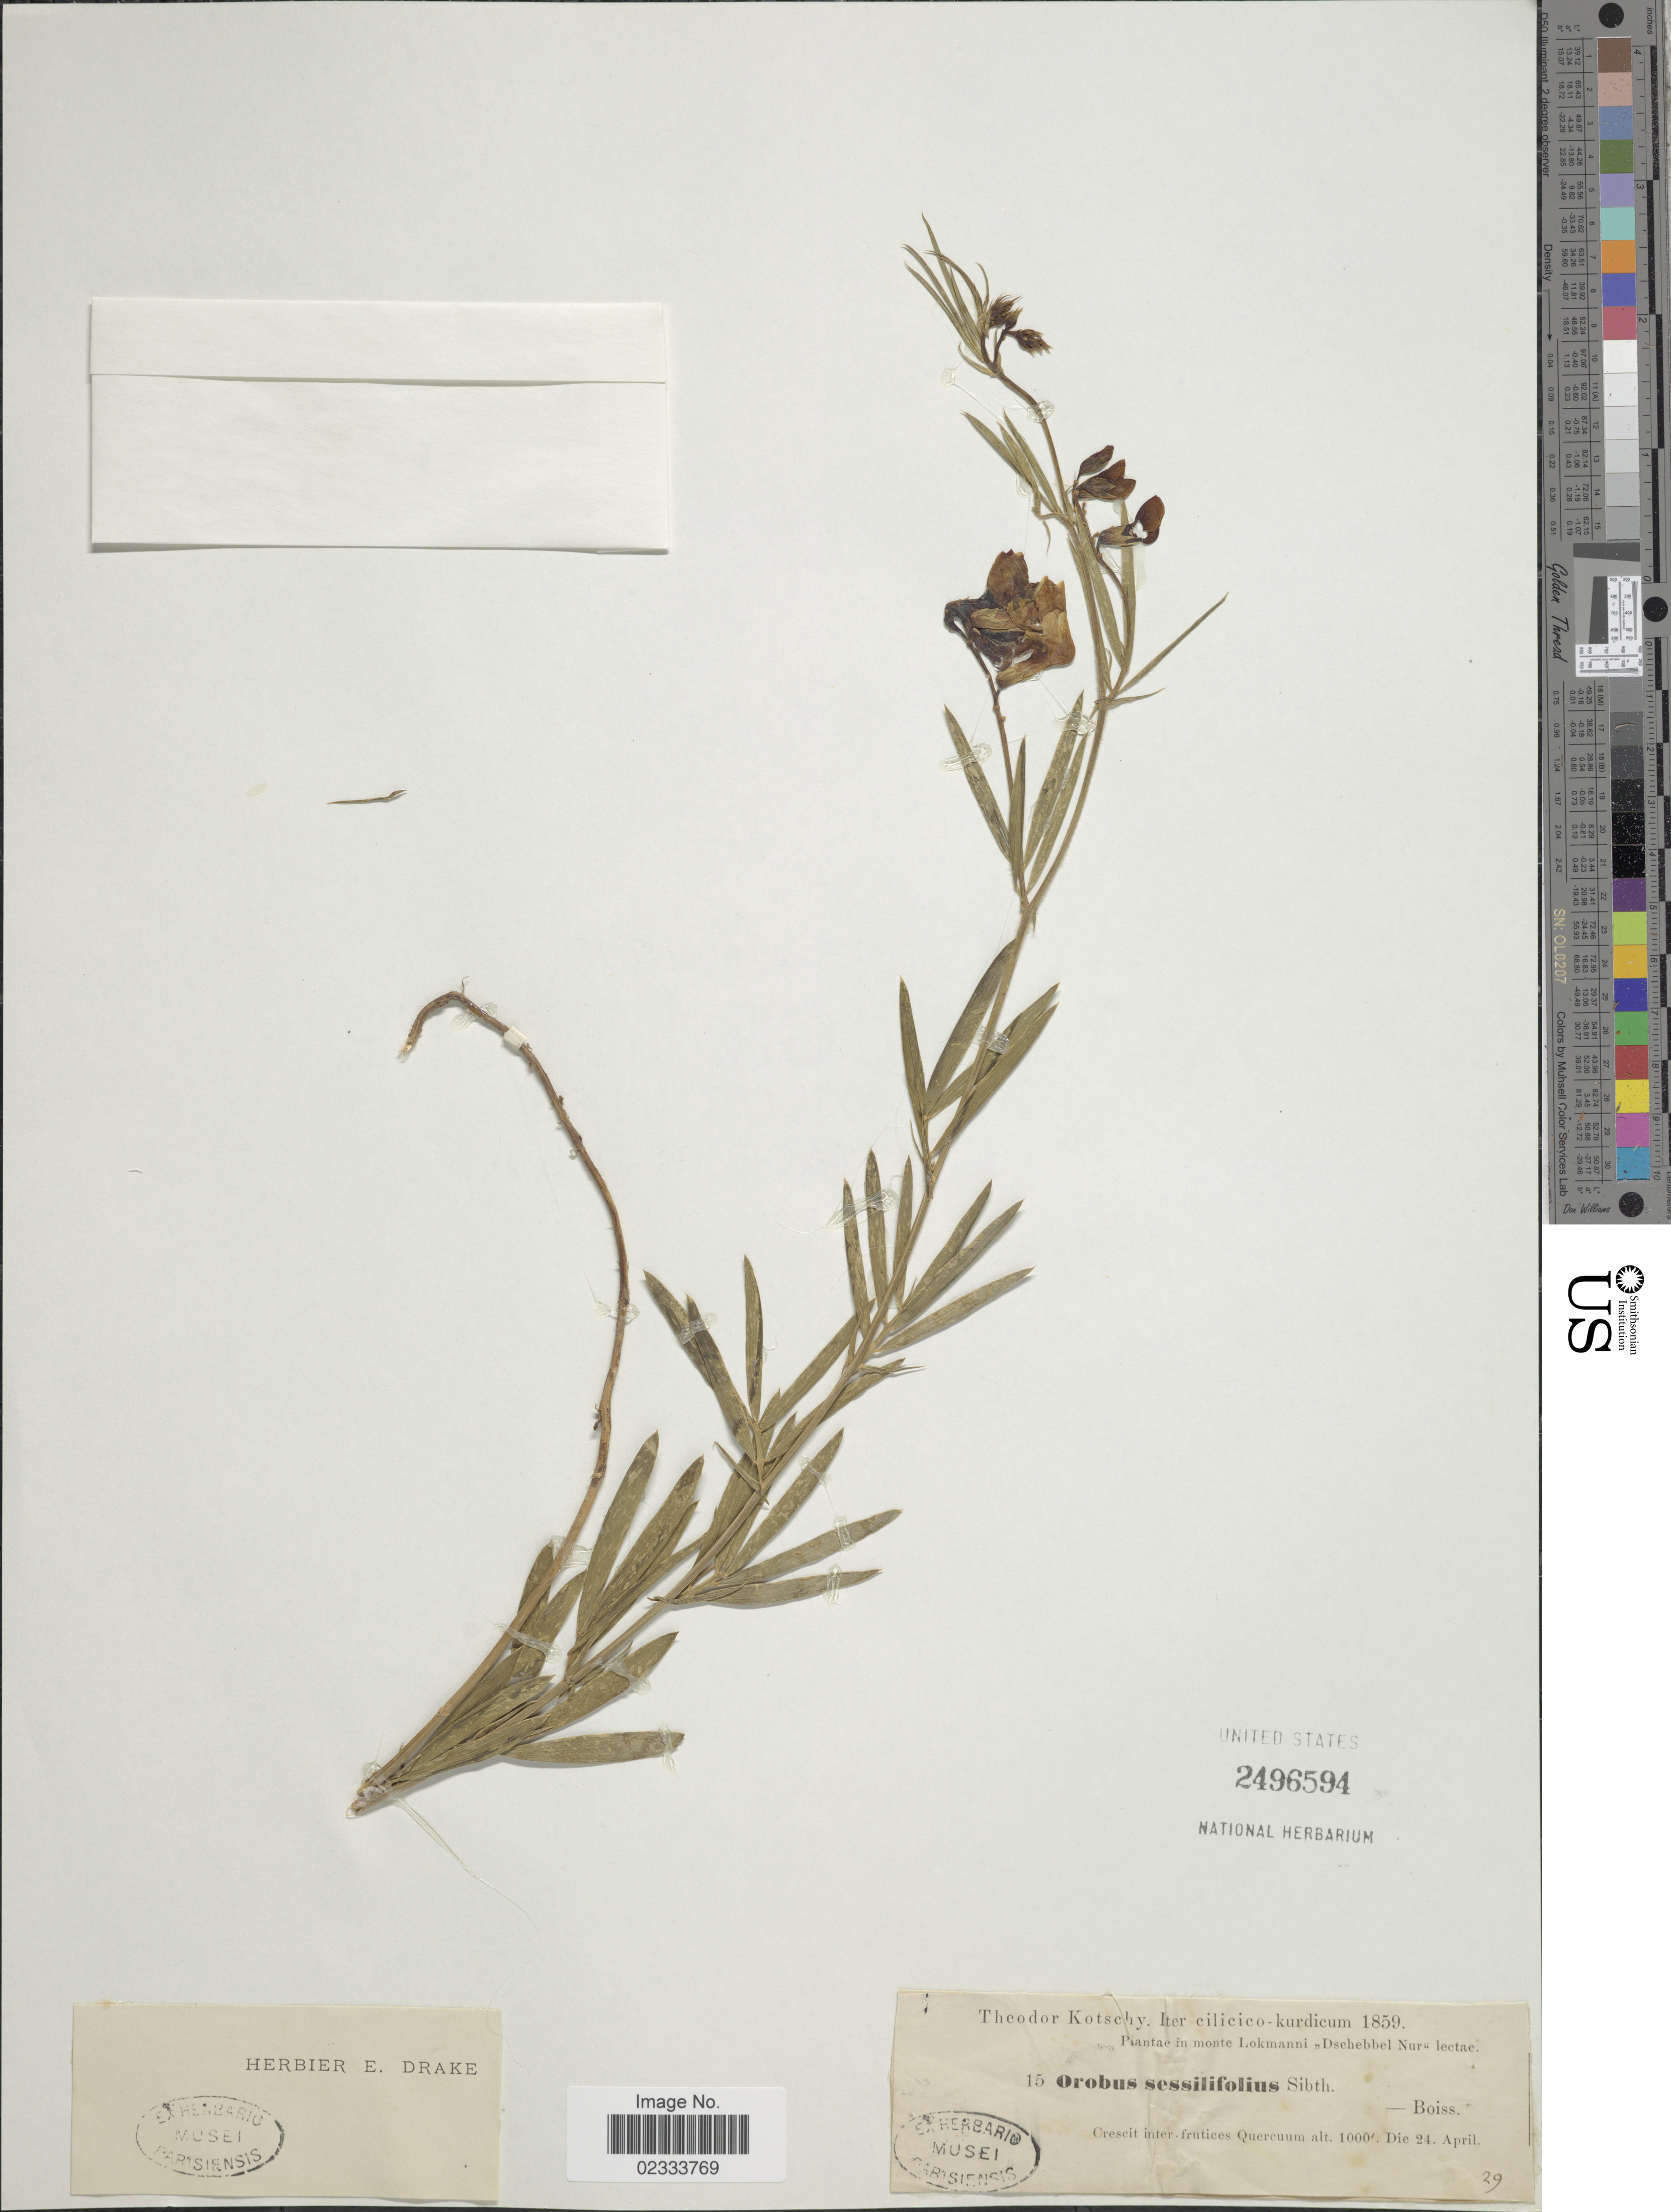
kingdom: Plantae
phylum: Tracheophyta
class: Magnoliopsida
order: Fabales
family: Fabaceae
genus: Lathyrus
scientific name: Lathyrus sessilifolius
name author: Ten.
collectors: K. G. Kotschy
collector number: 15?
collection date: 1859-04-24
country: Turkey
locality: Iter cilicico-kurdicum, in monte Lokmanni Dschebbel Nur, inter frutices Quercuum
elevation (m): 305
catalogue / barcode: US 2496594